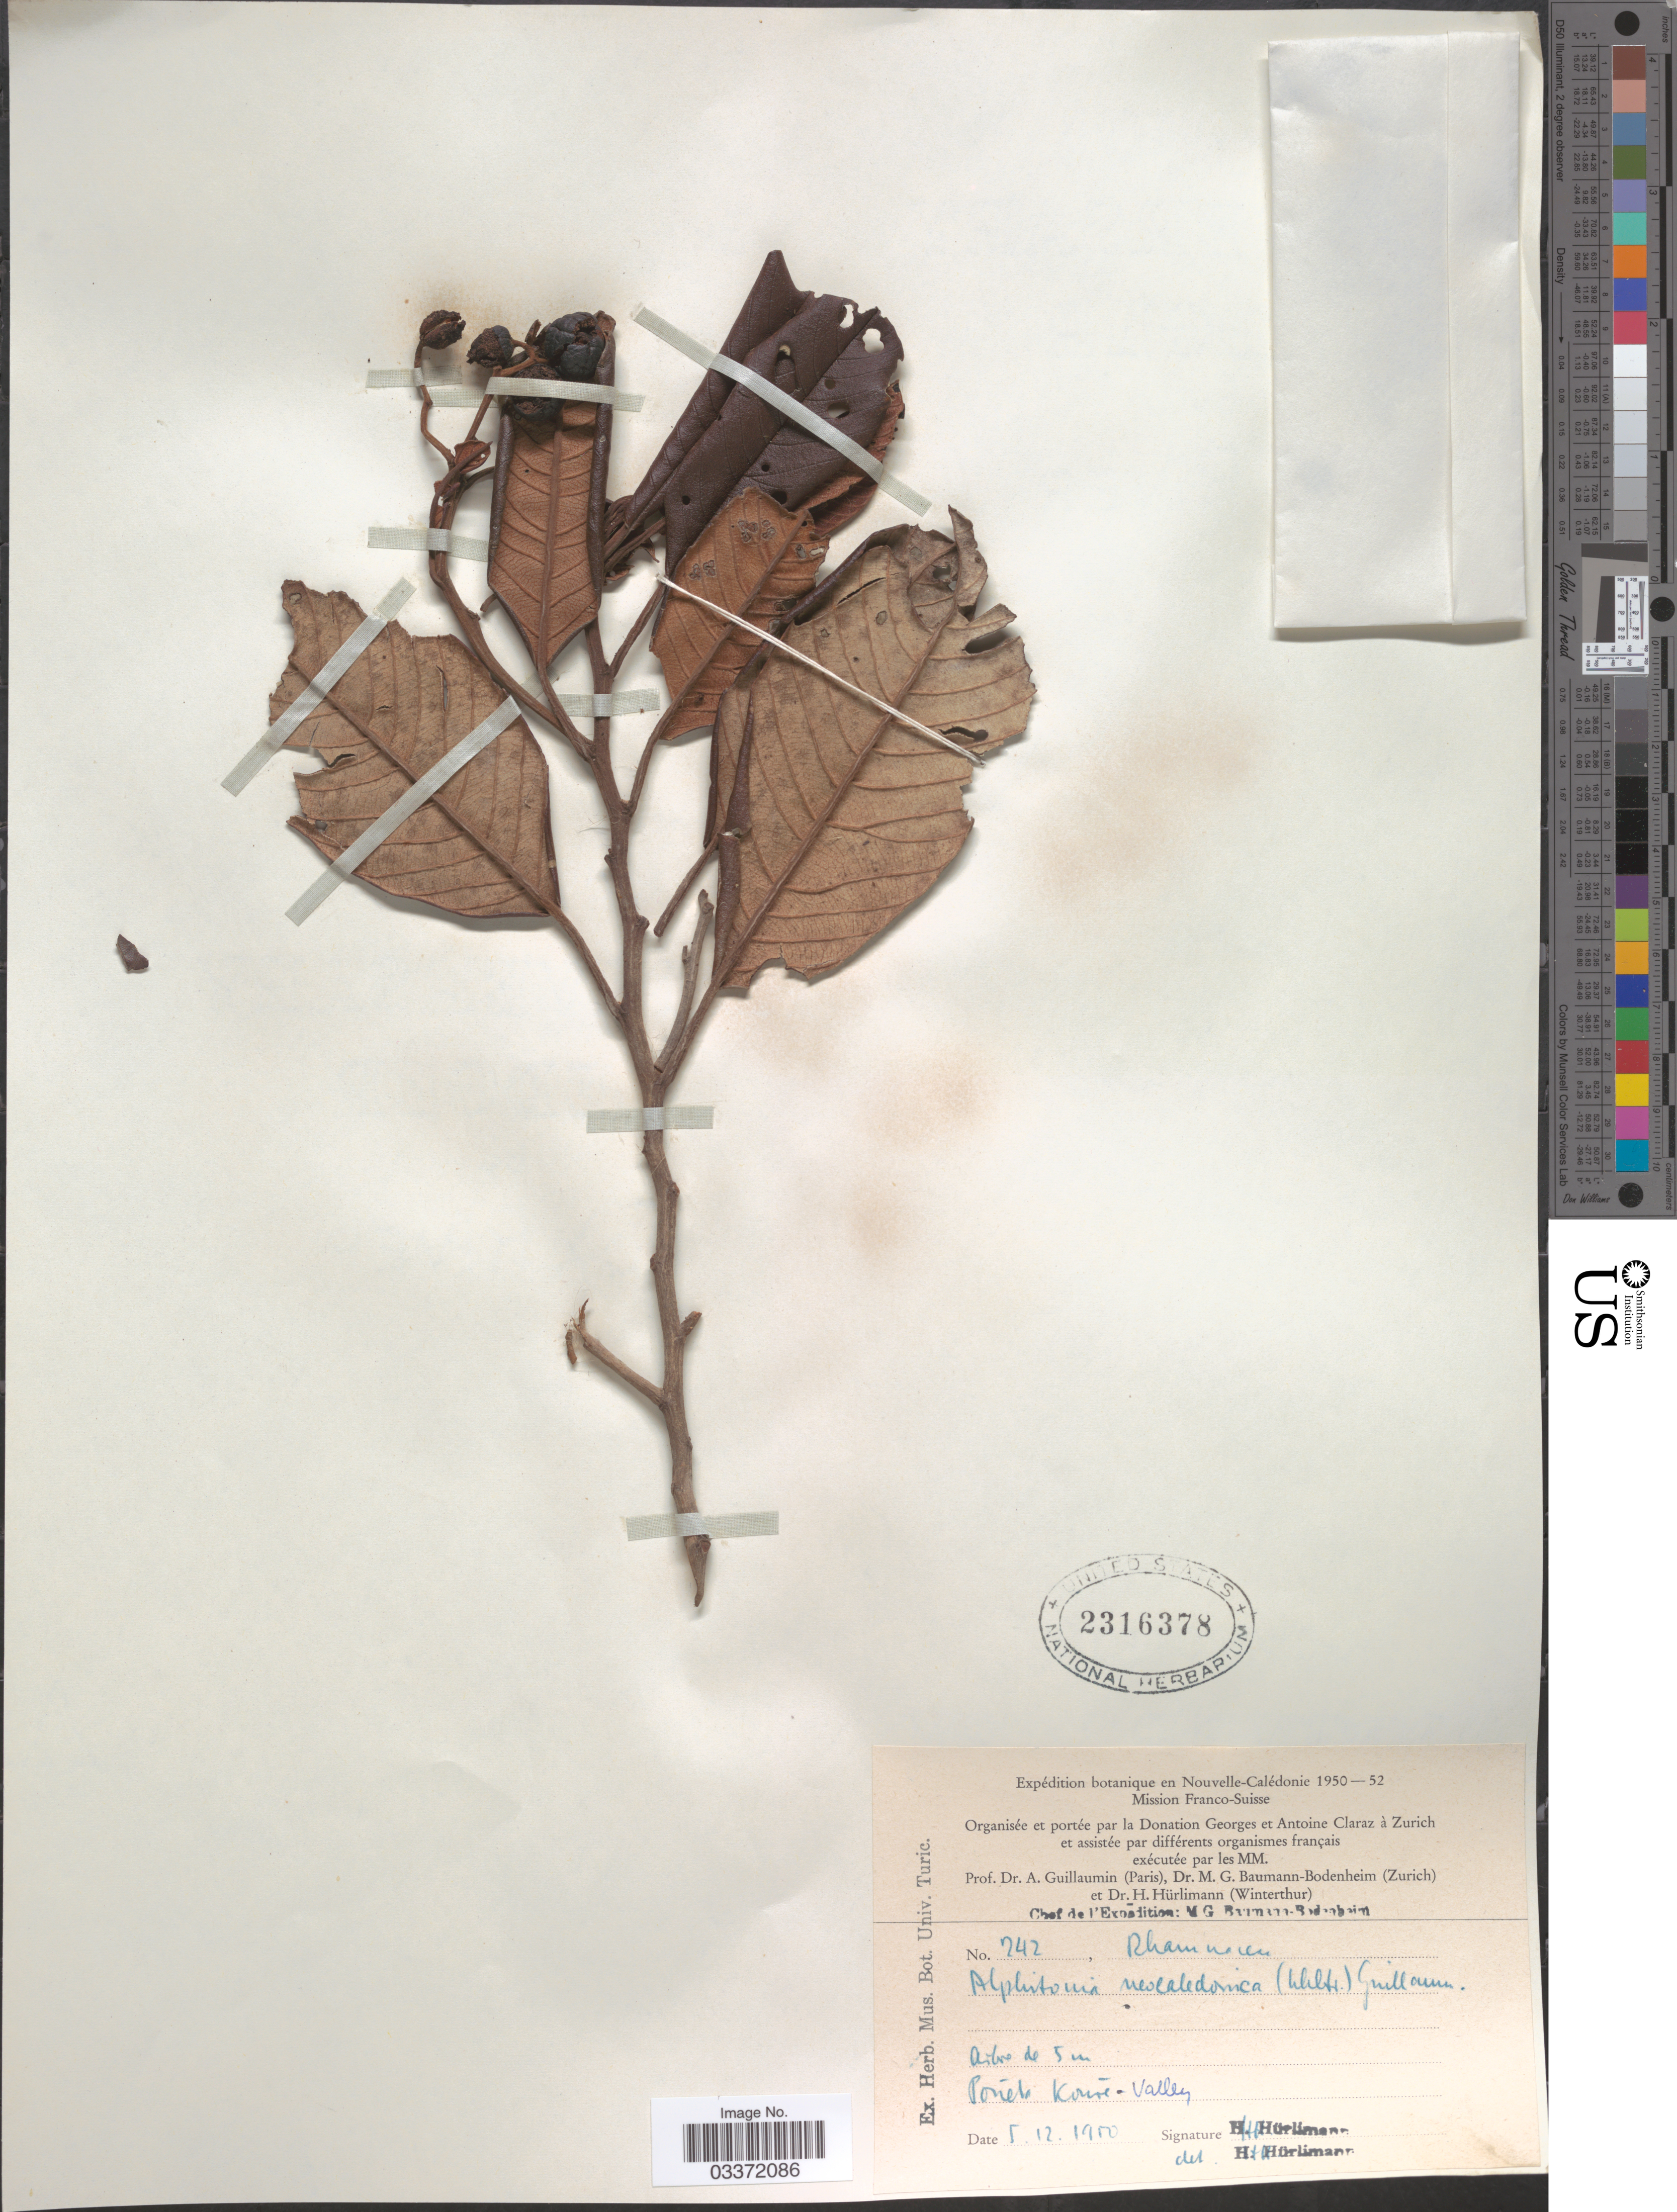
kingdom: Plantae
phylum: Tracheophyta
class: Magnoliopsida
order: Rosales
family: Rhamnaceae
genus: Alphitonia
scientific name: Alphitonia neocaledonica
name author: (Schltr.) Guillaumin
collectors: H. Hürlimann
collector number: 242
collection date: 1950-12-05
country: New Caledonia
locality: Ponét [interpreted] Kouvé [interpreted] - Valley.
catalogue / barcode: US 2316378